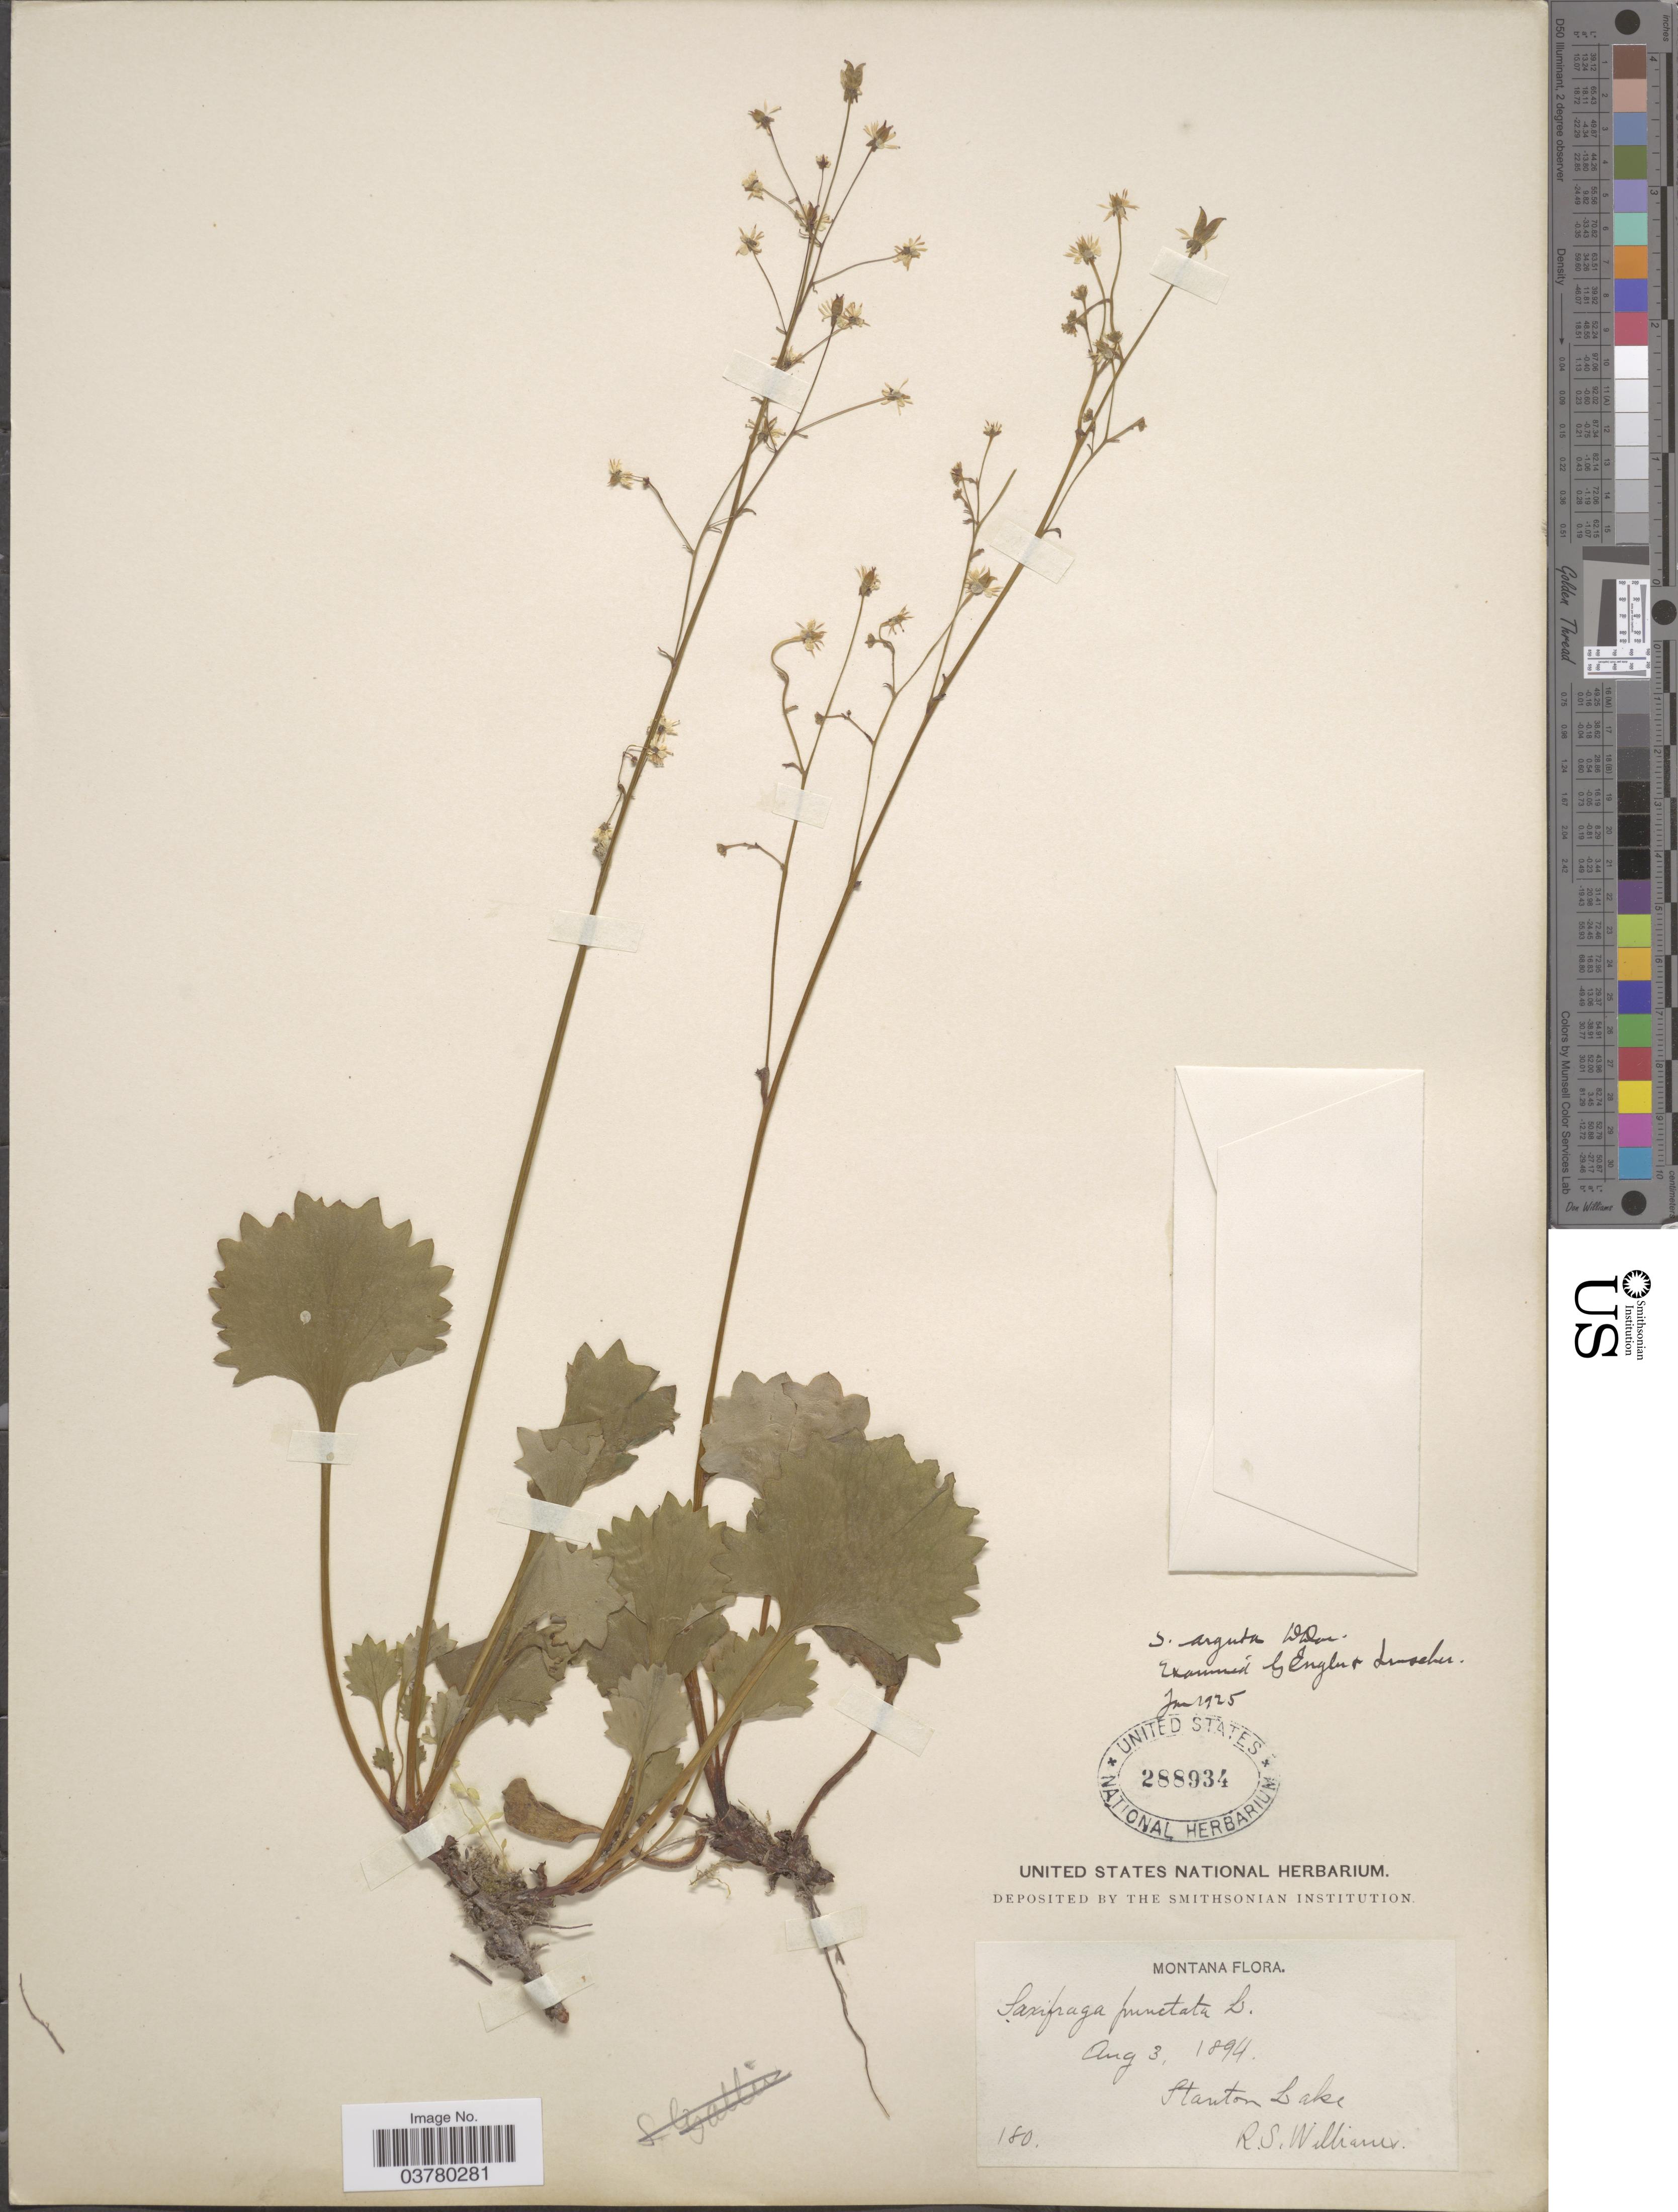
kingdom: Plantae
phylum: Tracheophyta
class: Magnoliopsida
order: Saxifragales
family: Saxifragaceae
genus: Micranthes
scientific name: Micranthes odontoloma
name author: (Piper) A. Heller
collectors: R. S. Williams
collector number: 180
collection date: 1894-08-03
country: United States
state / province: Montana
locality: Stanton Lake.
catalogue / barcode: US 288934